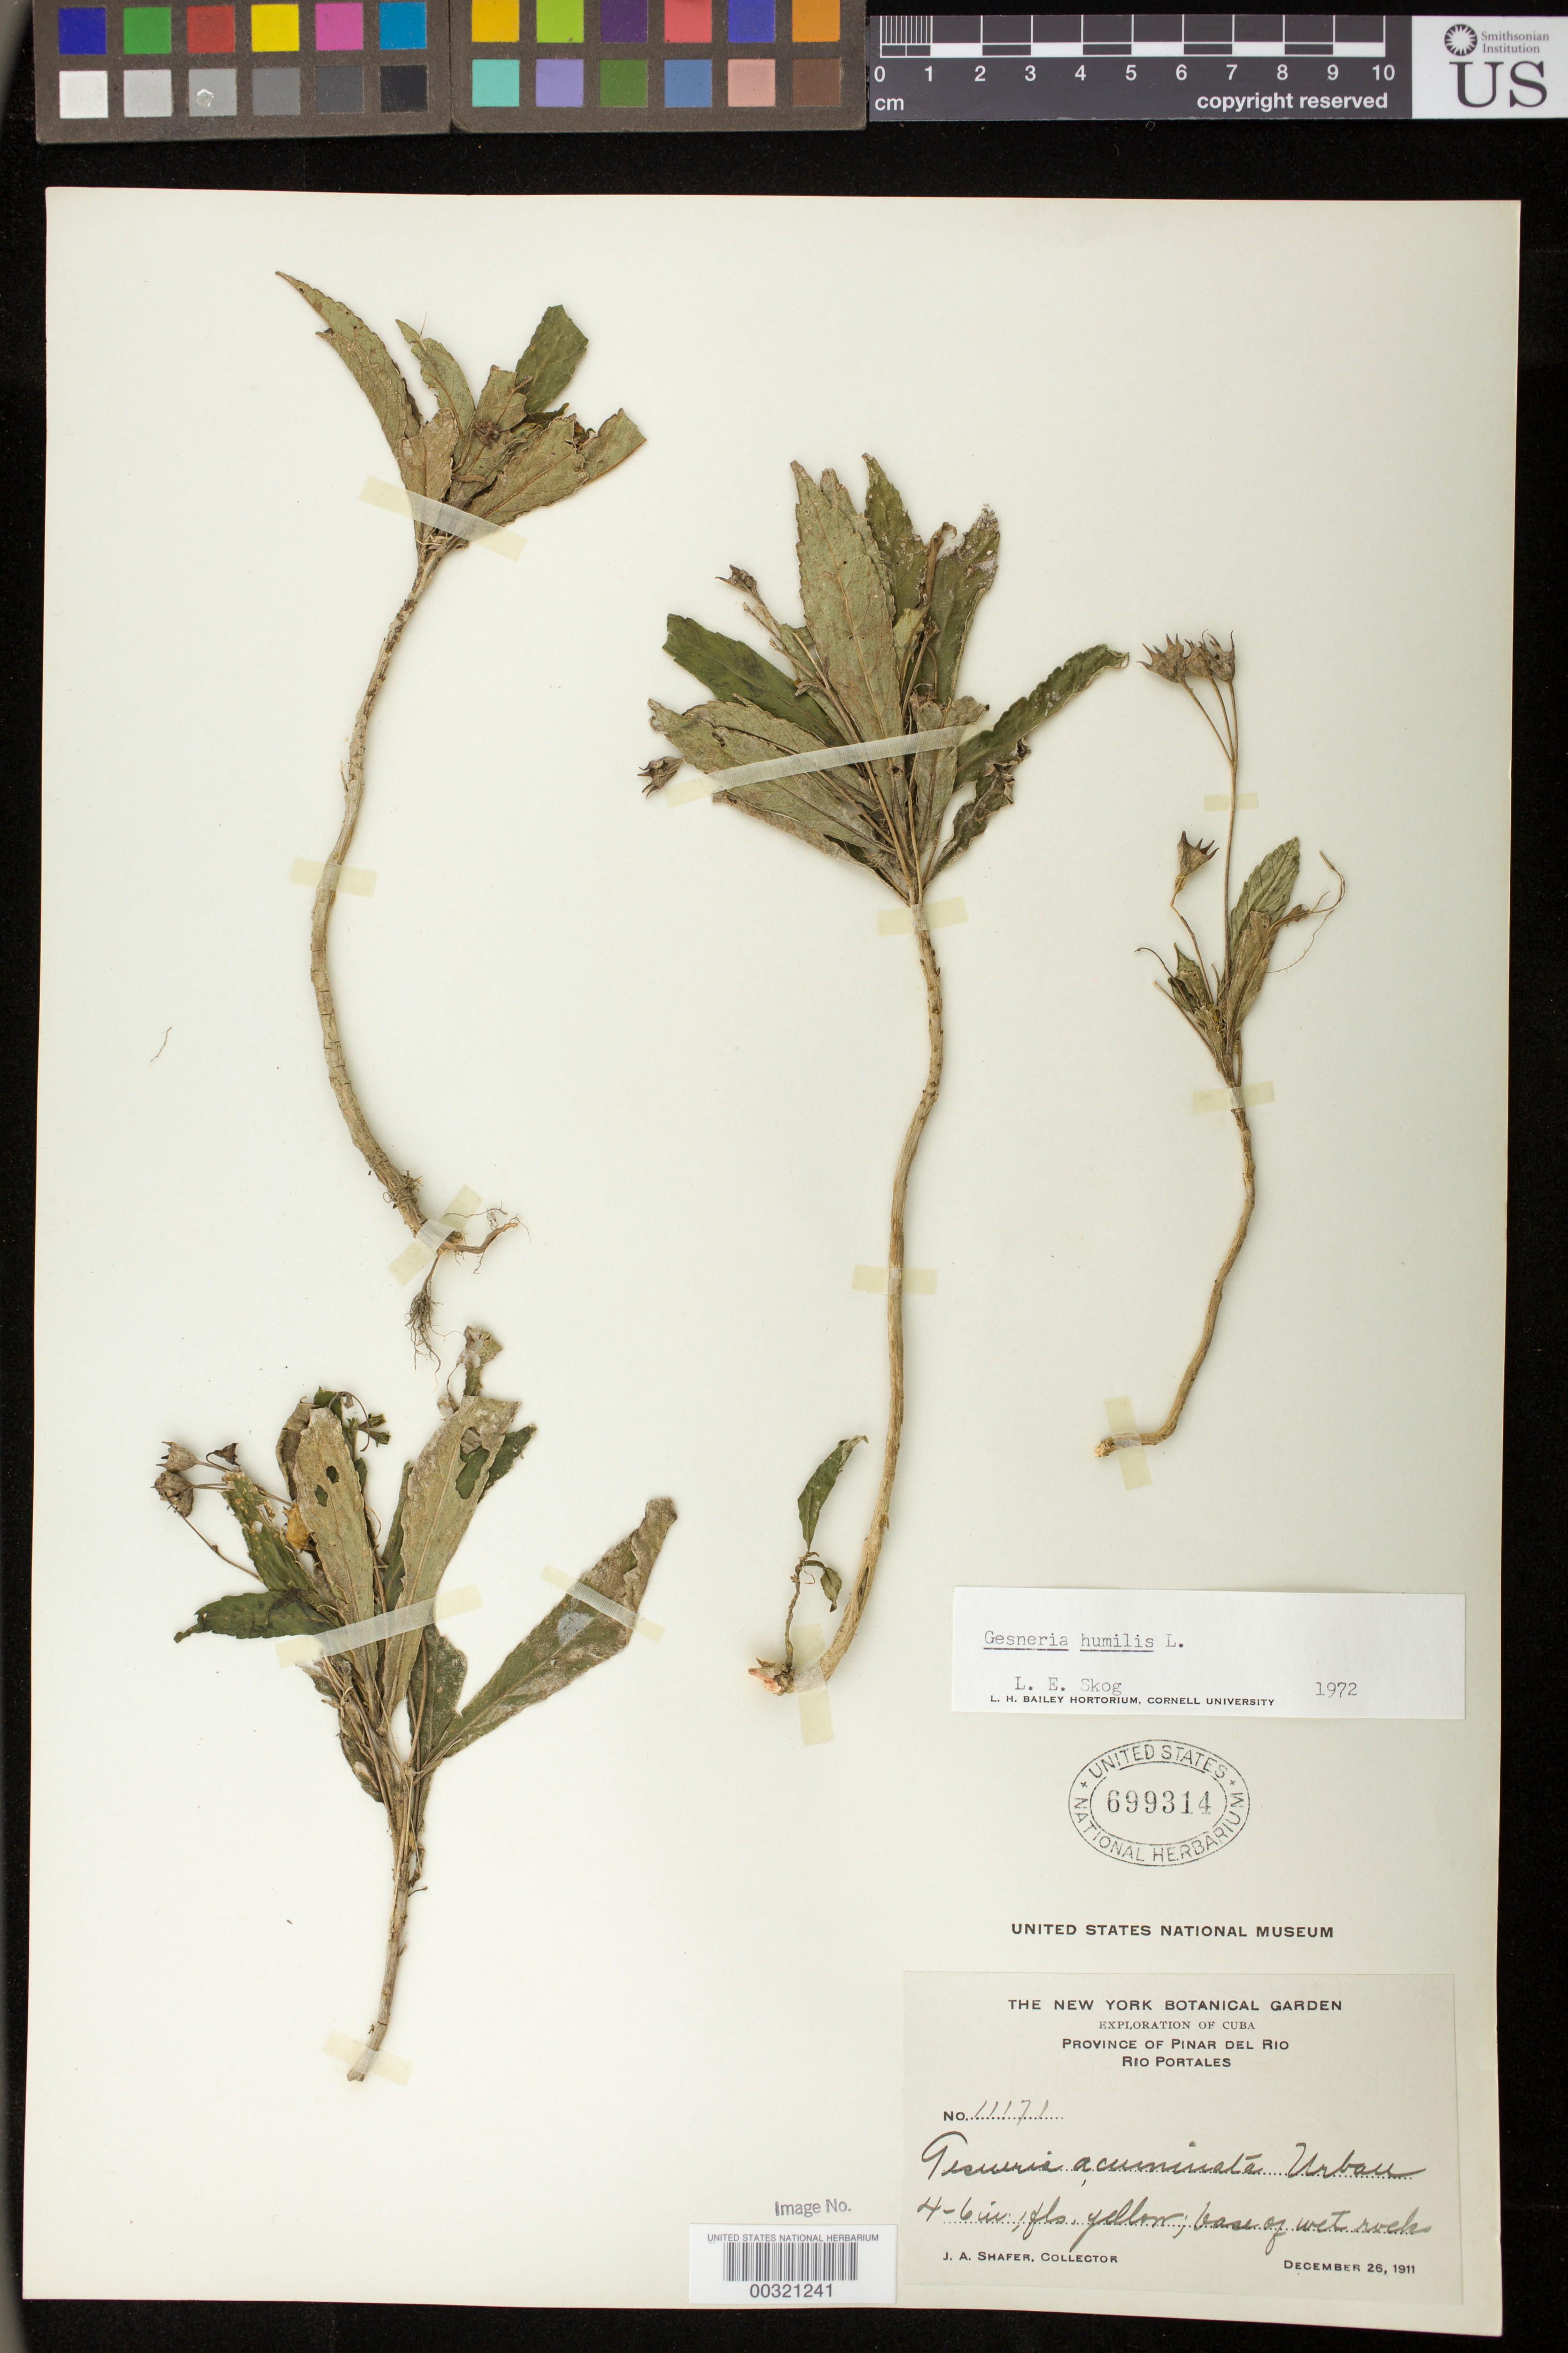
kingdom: Plantae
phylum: Tracheophyta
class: Magnoliopsida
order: Lamiales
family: Gesneriaceae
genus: Gesneria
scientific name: Gesneria humilis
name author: L.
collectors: J. A. Shafer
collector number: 11171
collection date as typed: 26 Dec 1911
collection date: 1911-12-26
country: Cuba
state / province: Pinar del Rio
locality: Rio Portales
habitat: Base of wet rocks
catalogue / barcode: US 699314